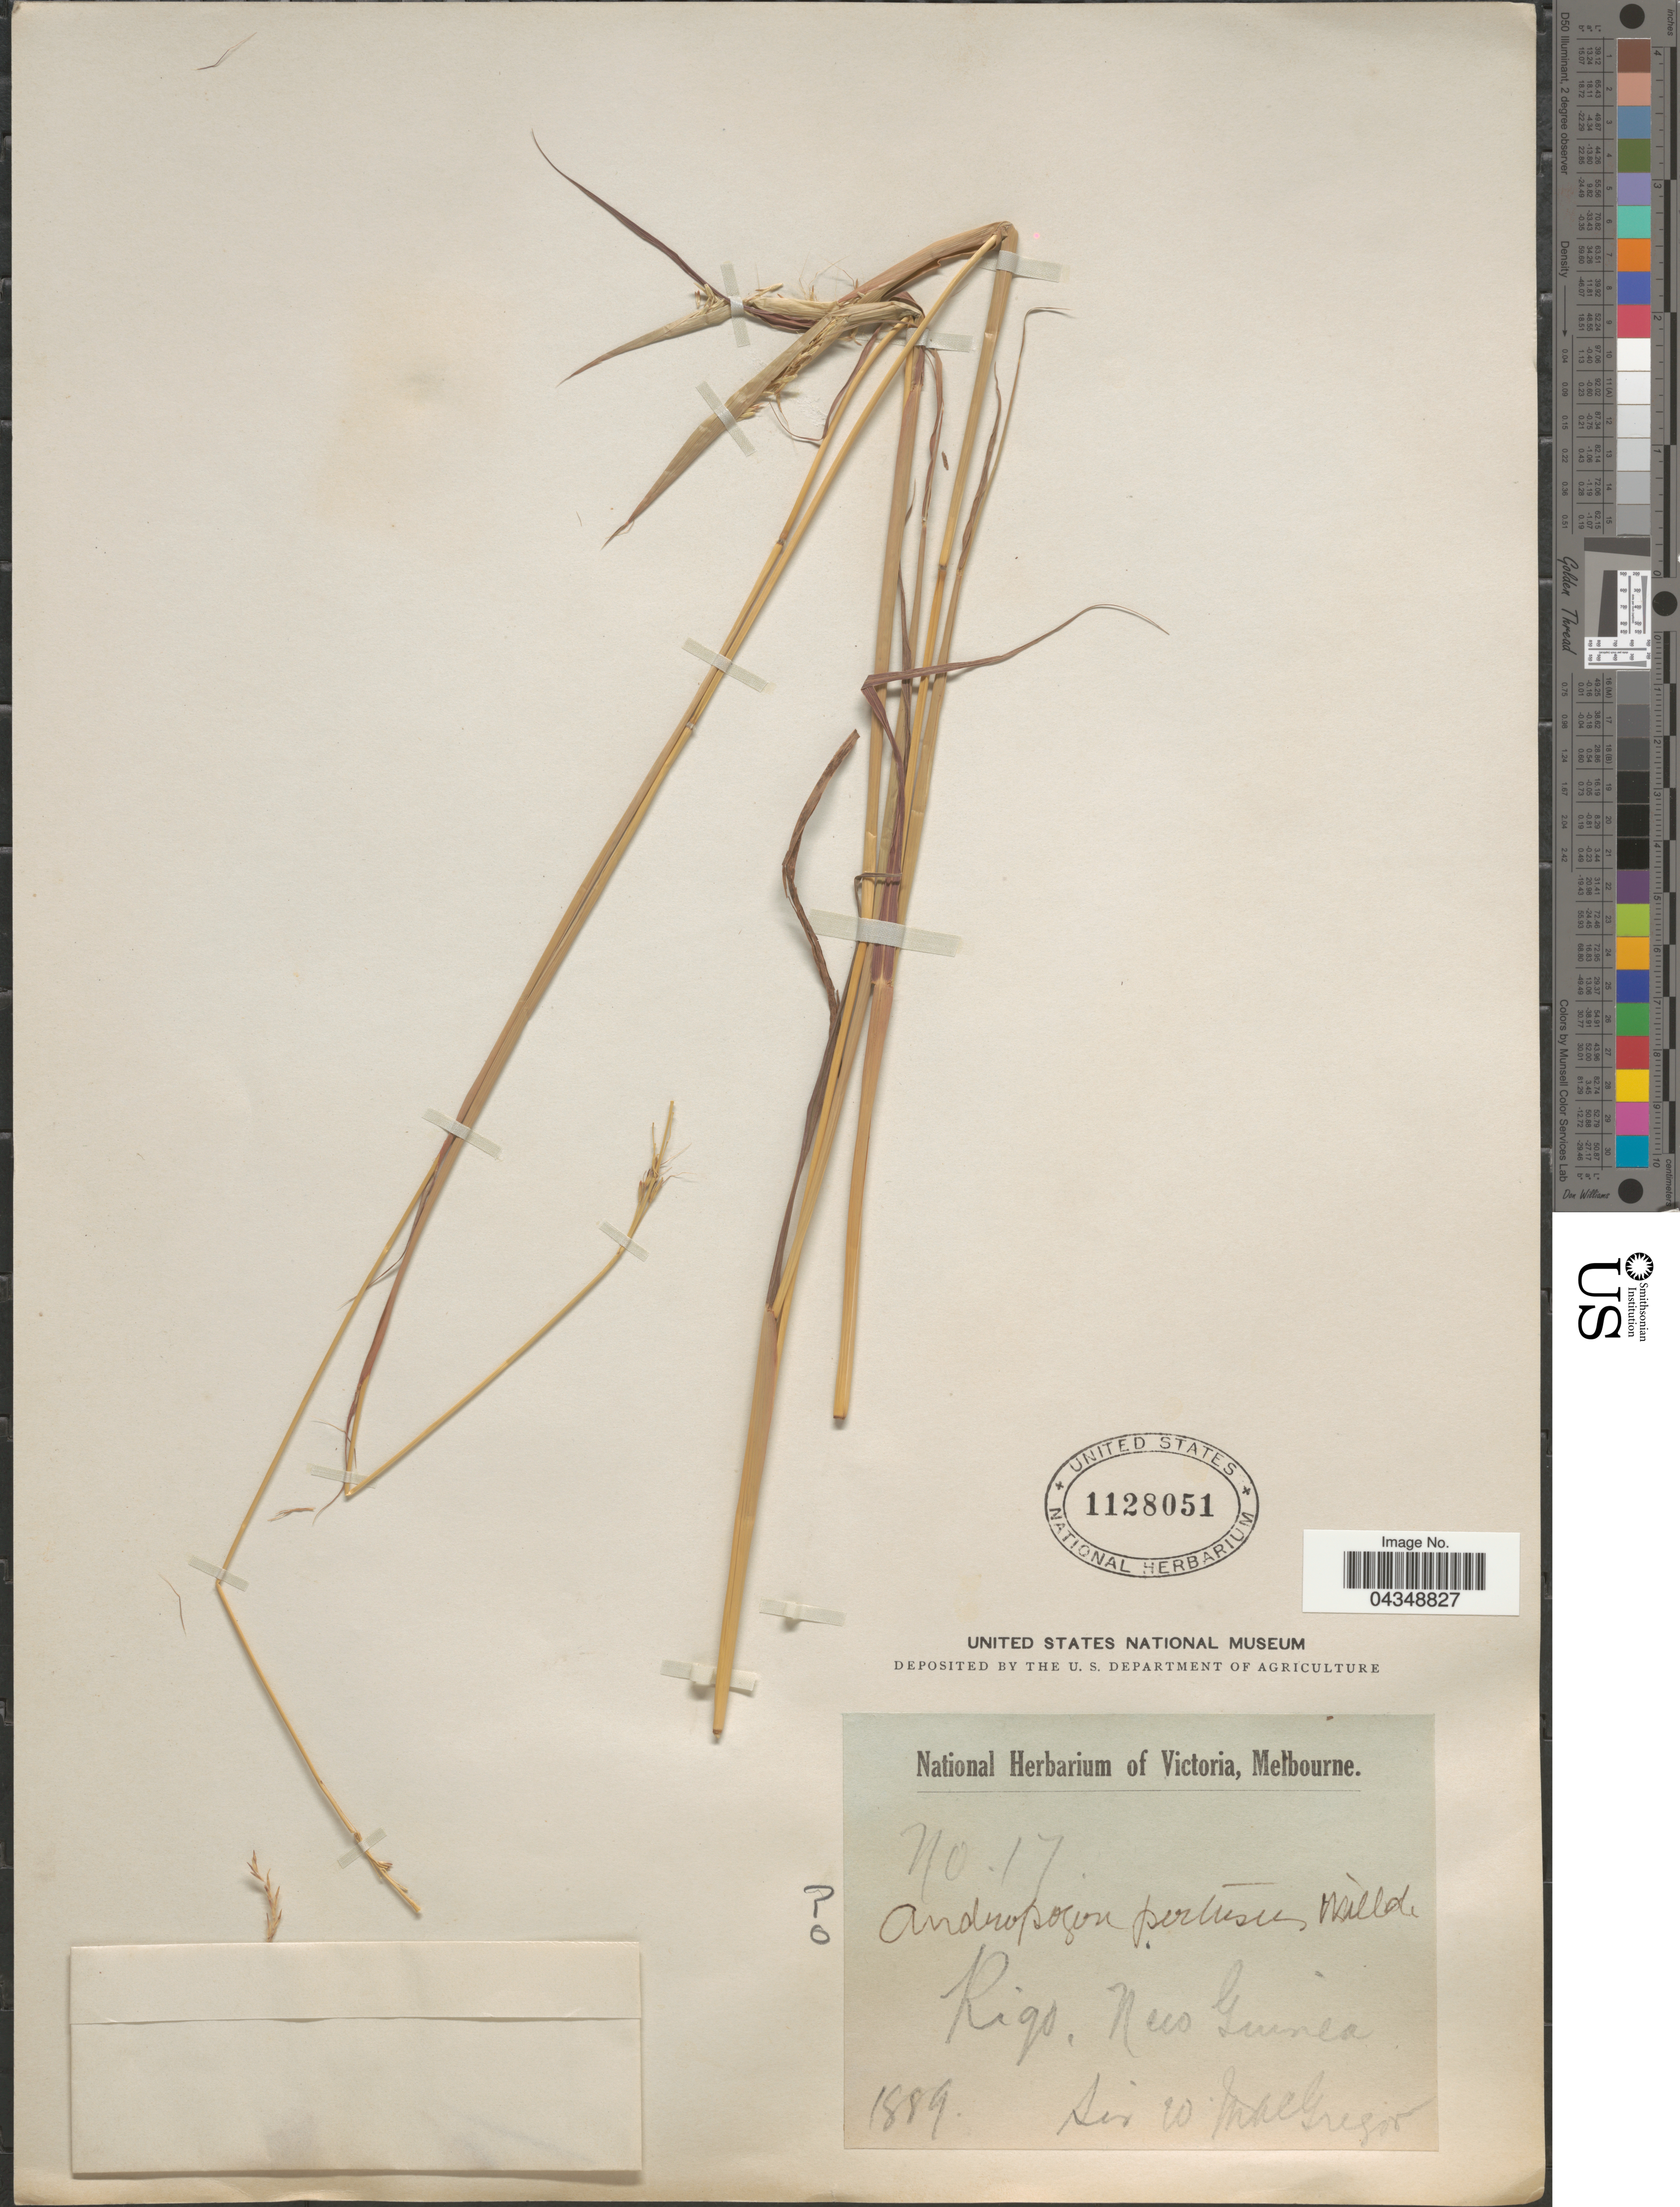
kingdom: Plantae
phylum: Tracheophyta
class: Liliopsida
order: Poales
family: Poaceae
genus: Bothriochloa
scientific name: Bothriochloa pertusa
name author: (L.) A. Camus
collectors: W. Macgregor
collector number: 17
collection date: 1889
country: Papua New Guinea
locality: Rigo, New Guinea.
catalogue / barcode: US 1128051